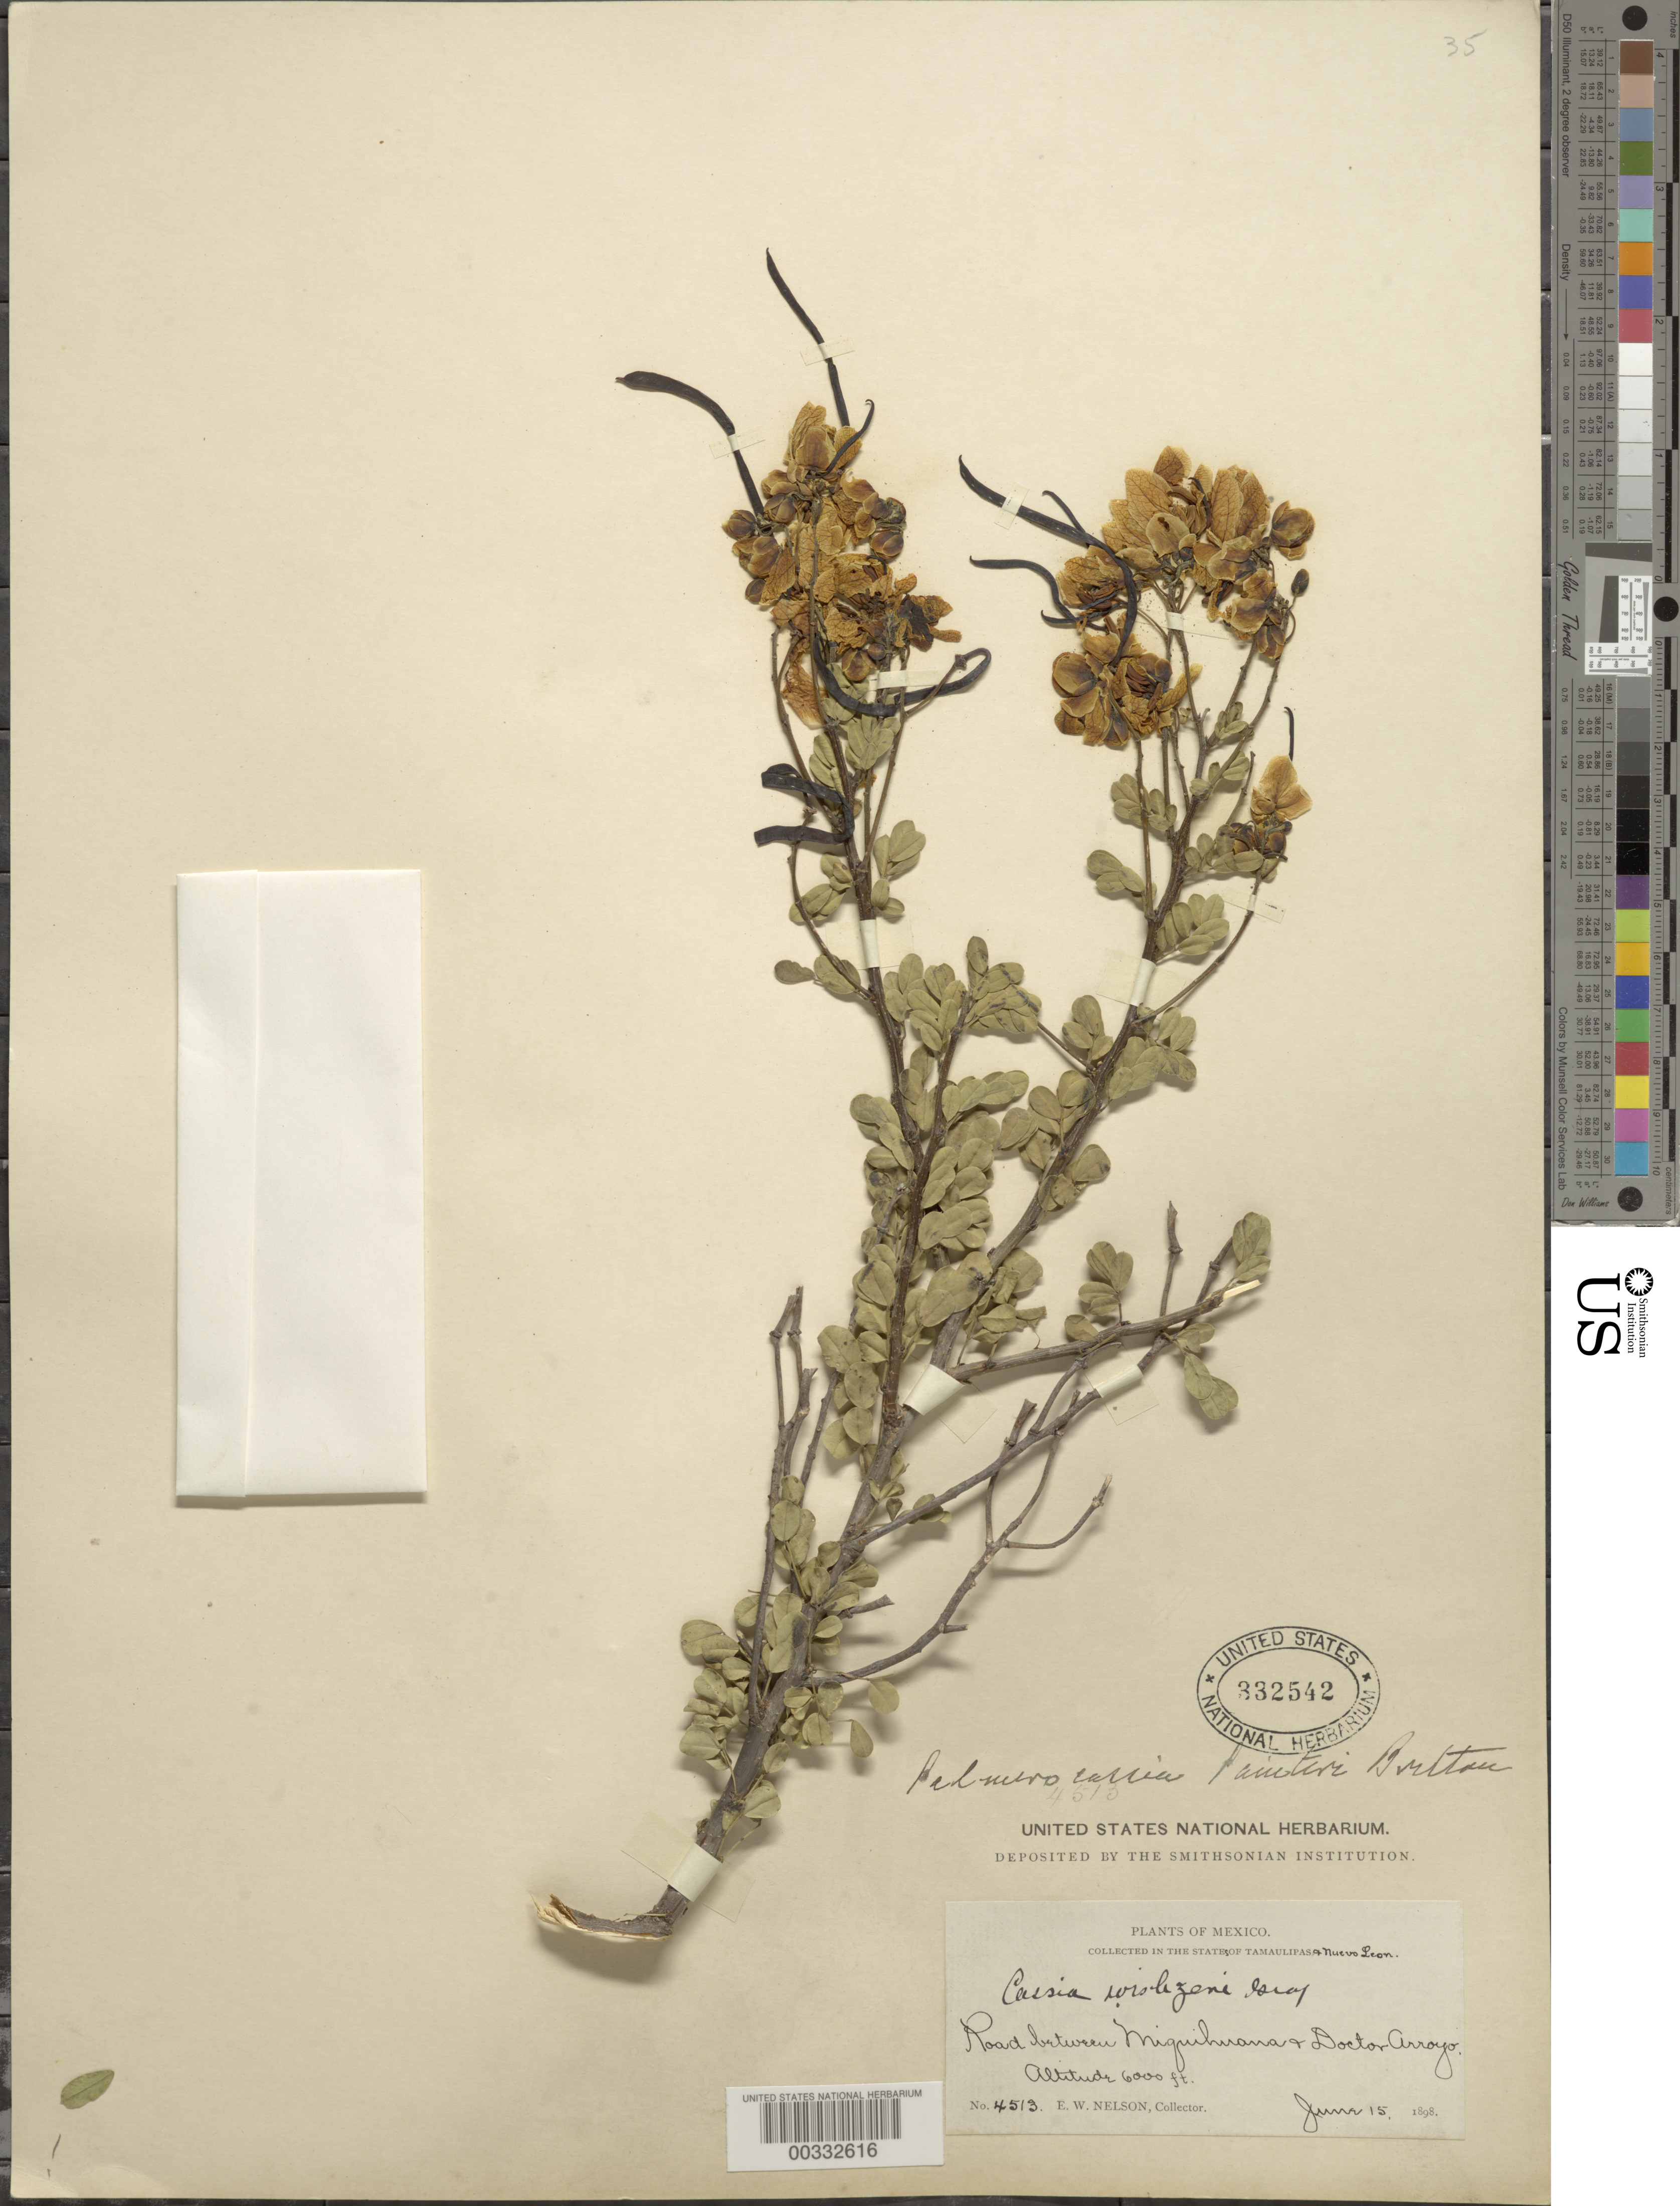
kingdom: Plantae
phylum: Tracheophyta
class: Magnoliopsida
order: Fabales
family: Fabaceae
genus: Senna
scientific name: Senna wislizeni var. painteri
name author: (Britton & Rose) H.S. Irwin & Barneby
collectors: E. W. Nelson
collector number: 4513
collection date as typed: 15 Jun 1898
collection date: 1898-06-15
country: Mexico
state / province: Nuevo León / Tamaulipas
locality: Road between miquihuana and doctor arroyo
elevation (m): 1829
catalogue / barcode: US 332542